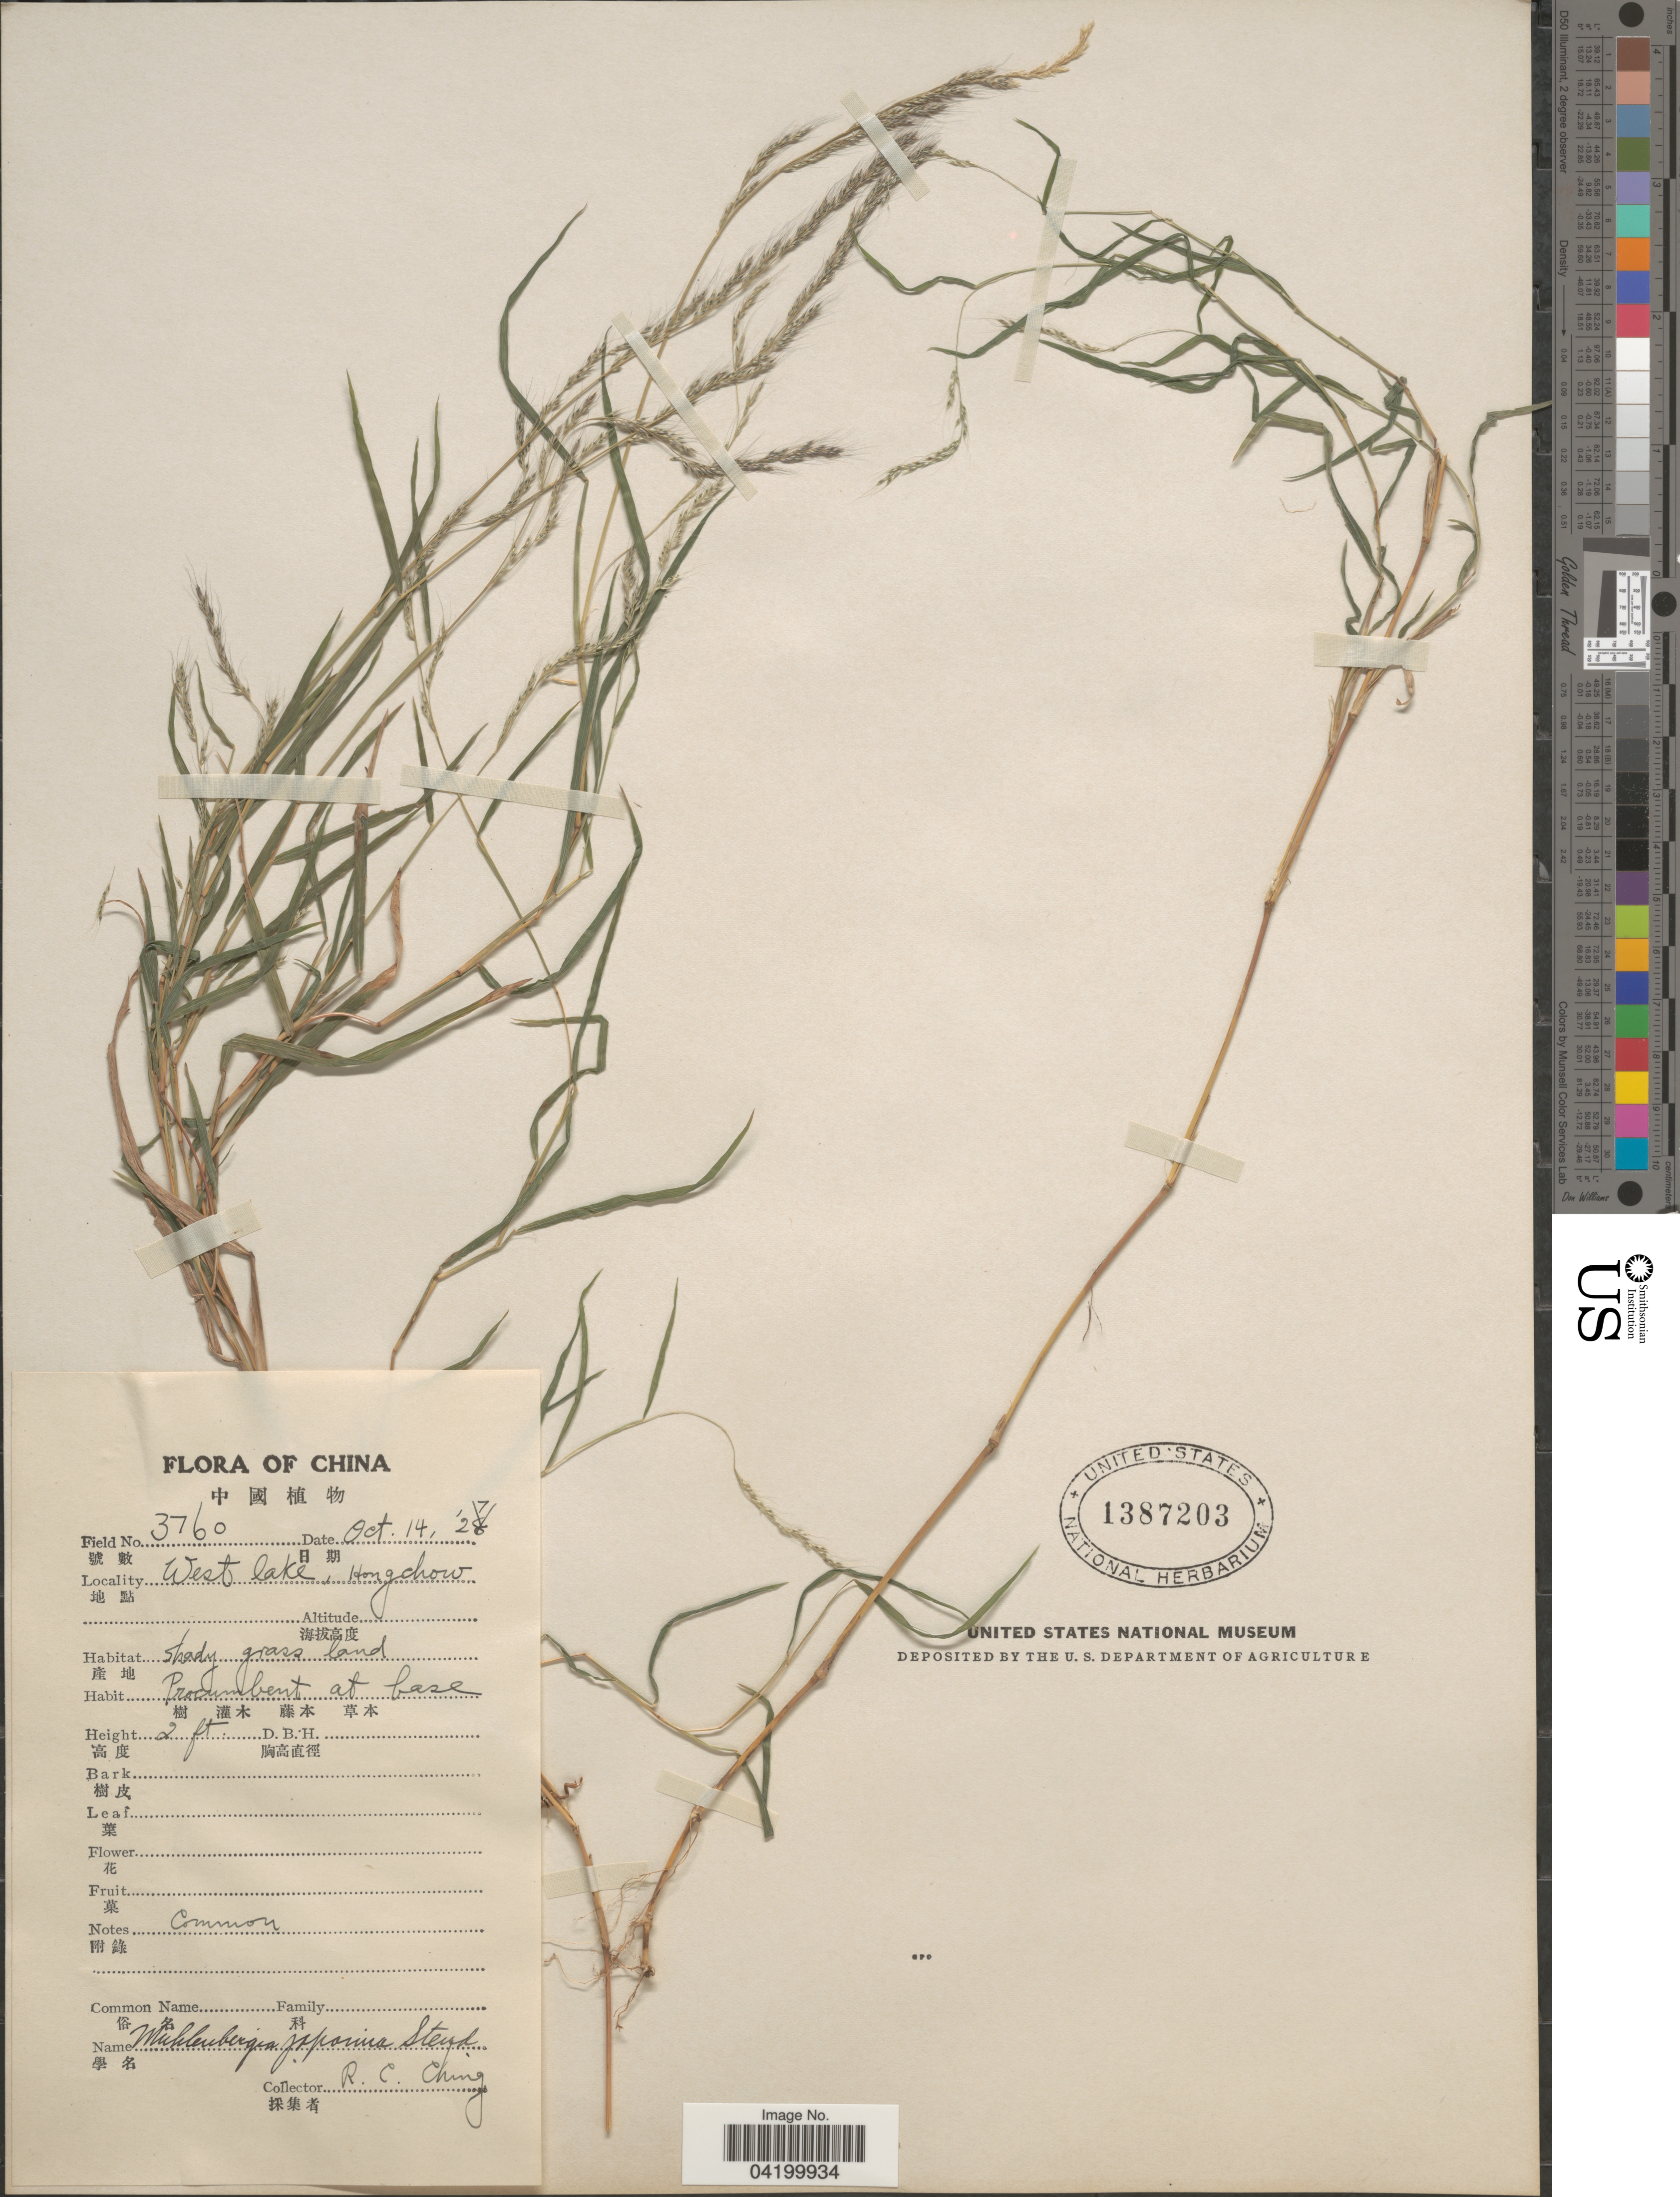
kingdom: Plantae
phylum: Tracheophyta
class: Liliopsida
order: Poales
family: Poaceae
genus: Muhlenbergia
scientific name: Muhlenbergia japonica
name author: Steud.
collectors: R. C. Ching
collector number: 3760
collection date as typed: Transcribed d/m/y: 14/10/27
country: China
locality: West lake, Hongchow.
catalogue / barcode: US 1387203